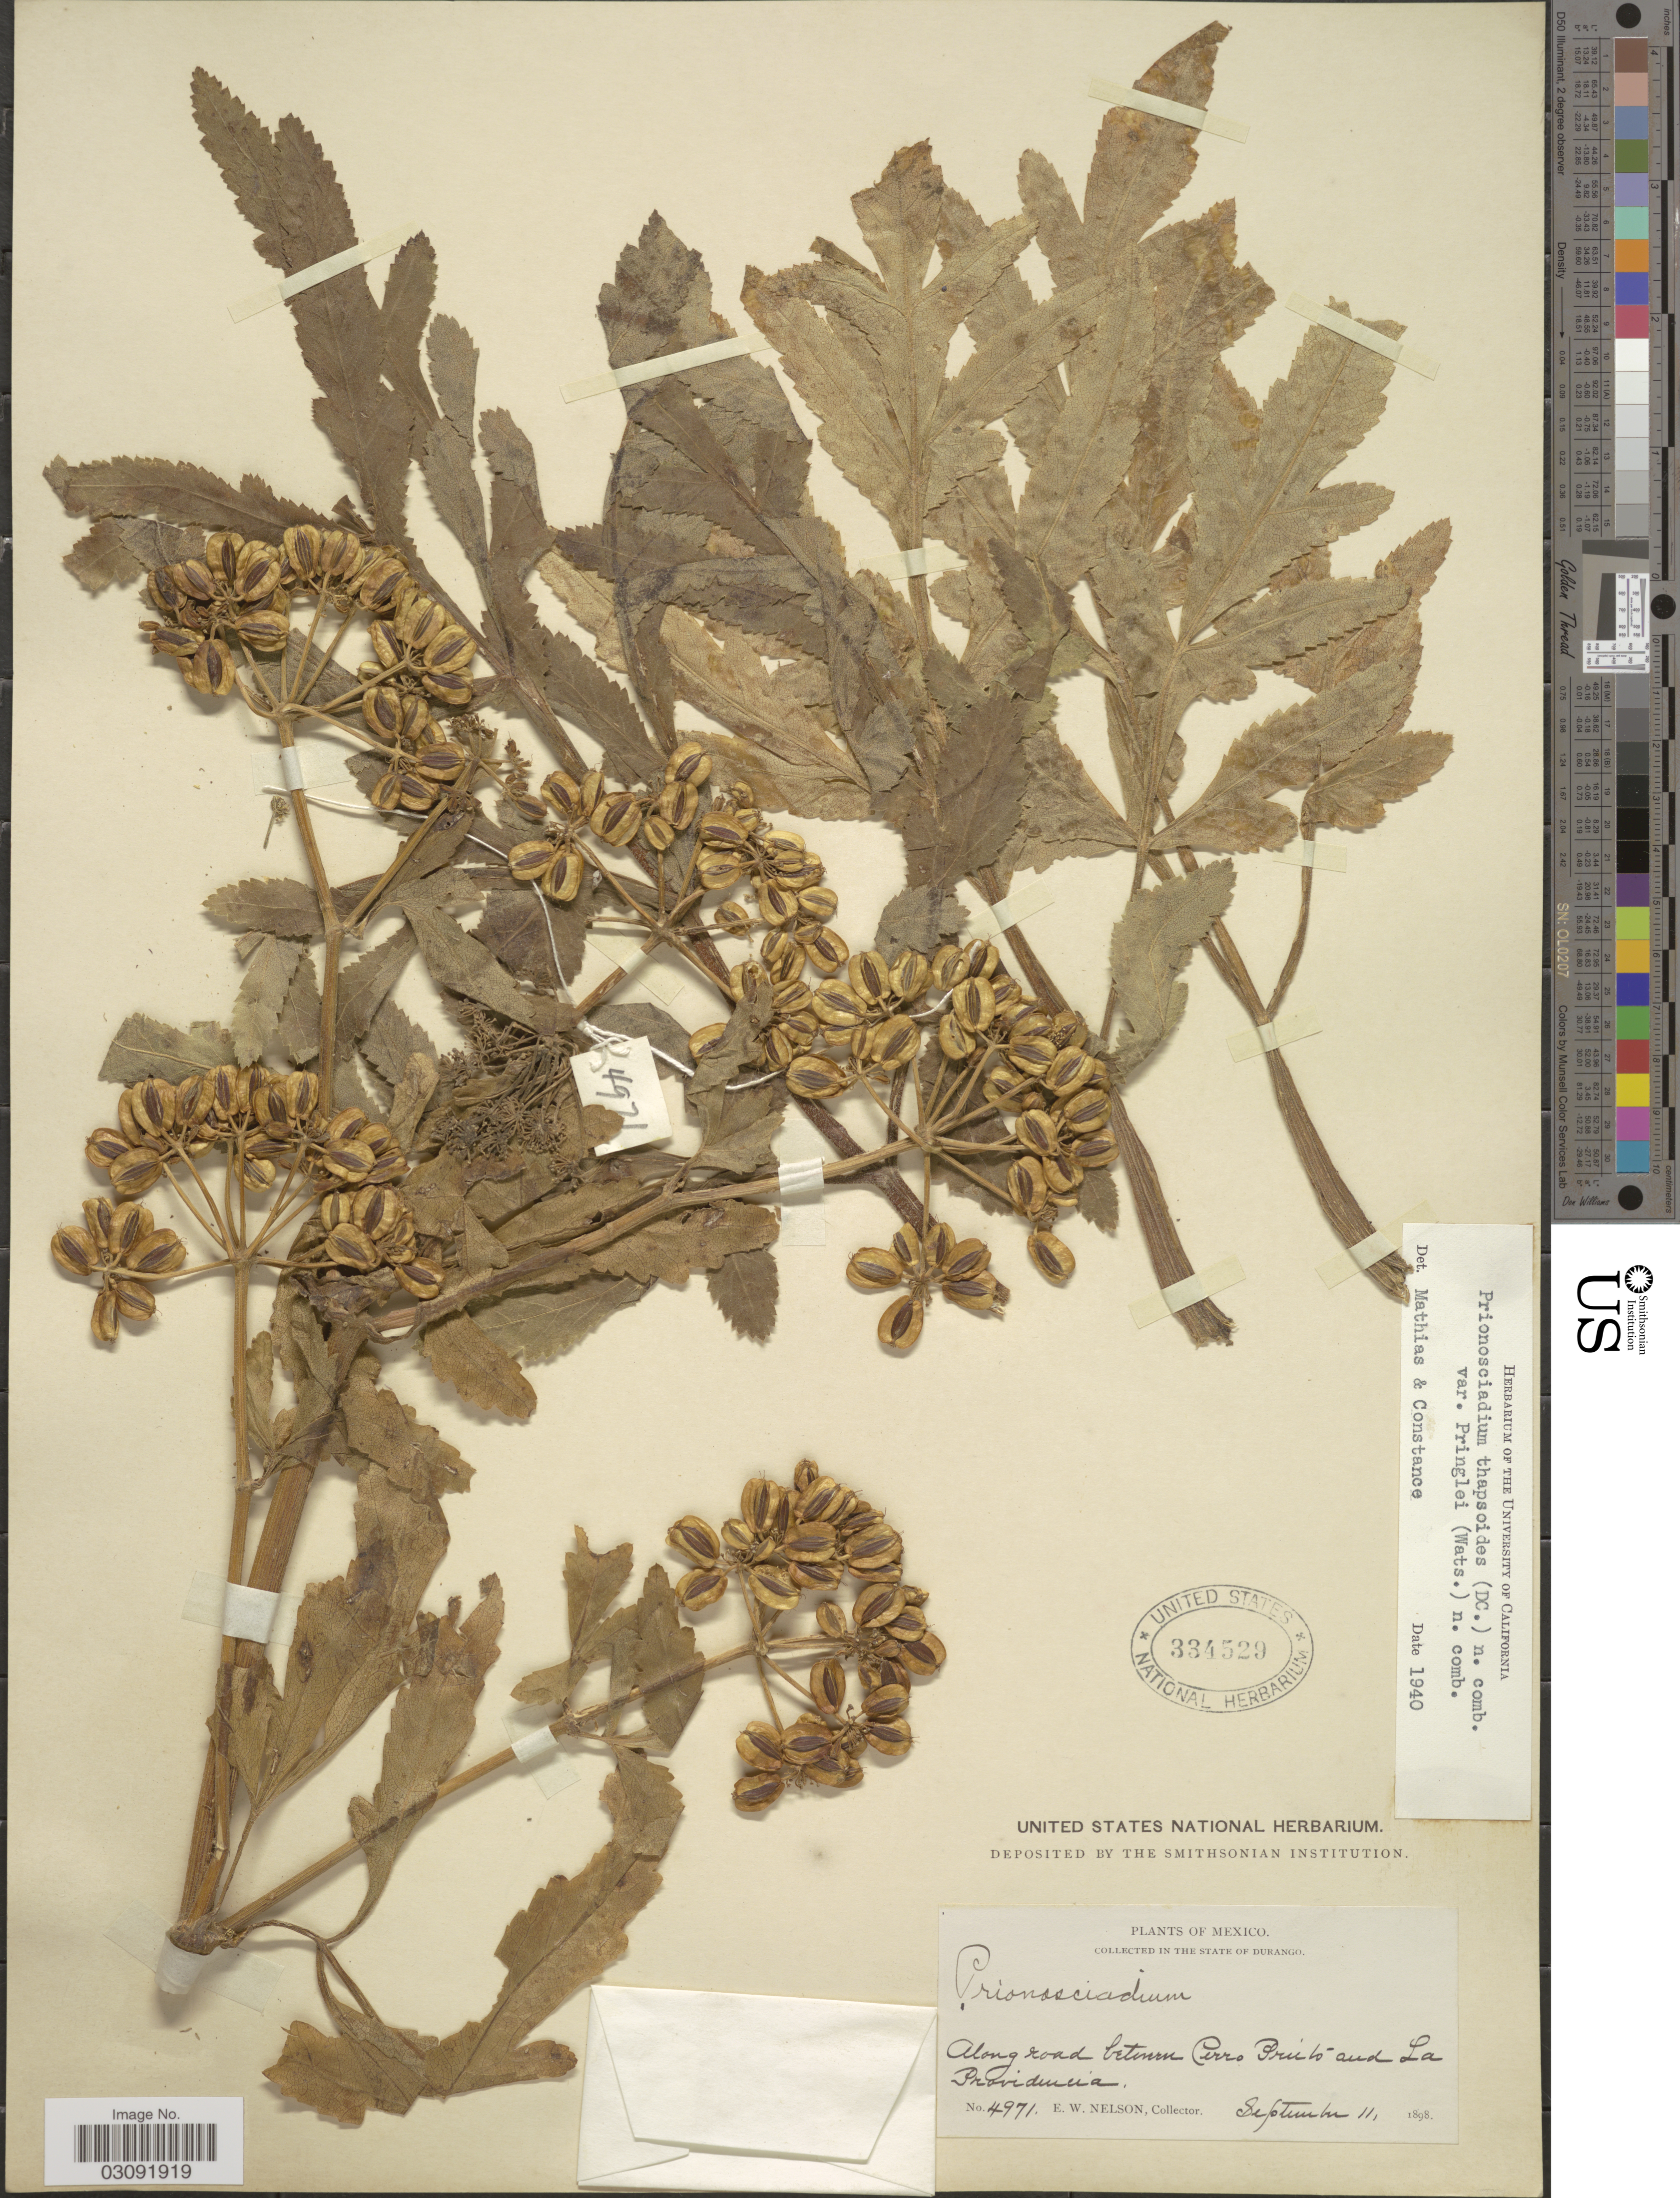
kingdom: Plantae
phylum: Tracheophyta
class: Magnoliopsida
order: Apiales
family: Apiaceae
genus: Prionosciadium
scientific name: Prionosciadium thapsoides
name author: (DC.)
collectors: E. W. Nelson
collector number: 4971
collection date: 1898-09-11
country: Mexico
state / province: Durango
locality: Along road between Cerro Prieto and La Providencia.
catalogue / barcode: US 334529